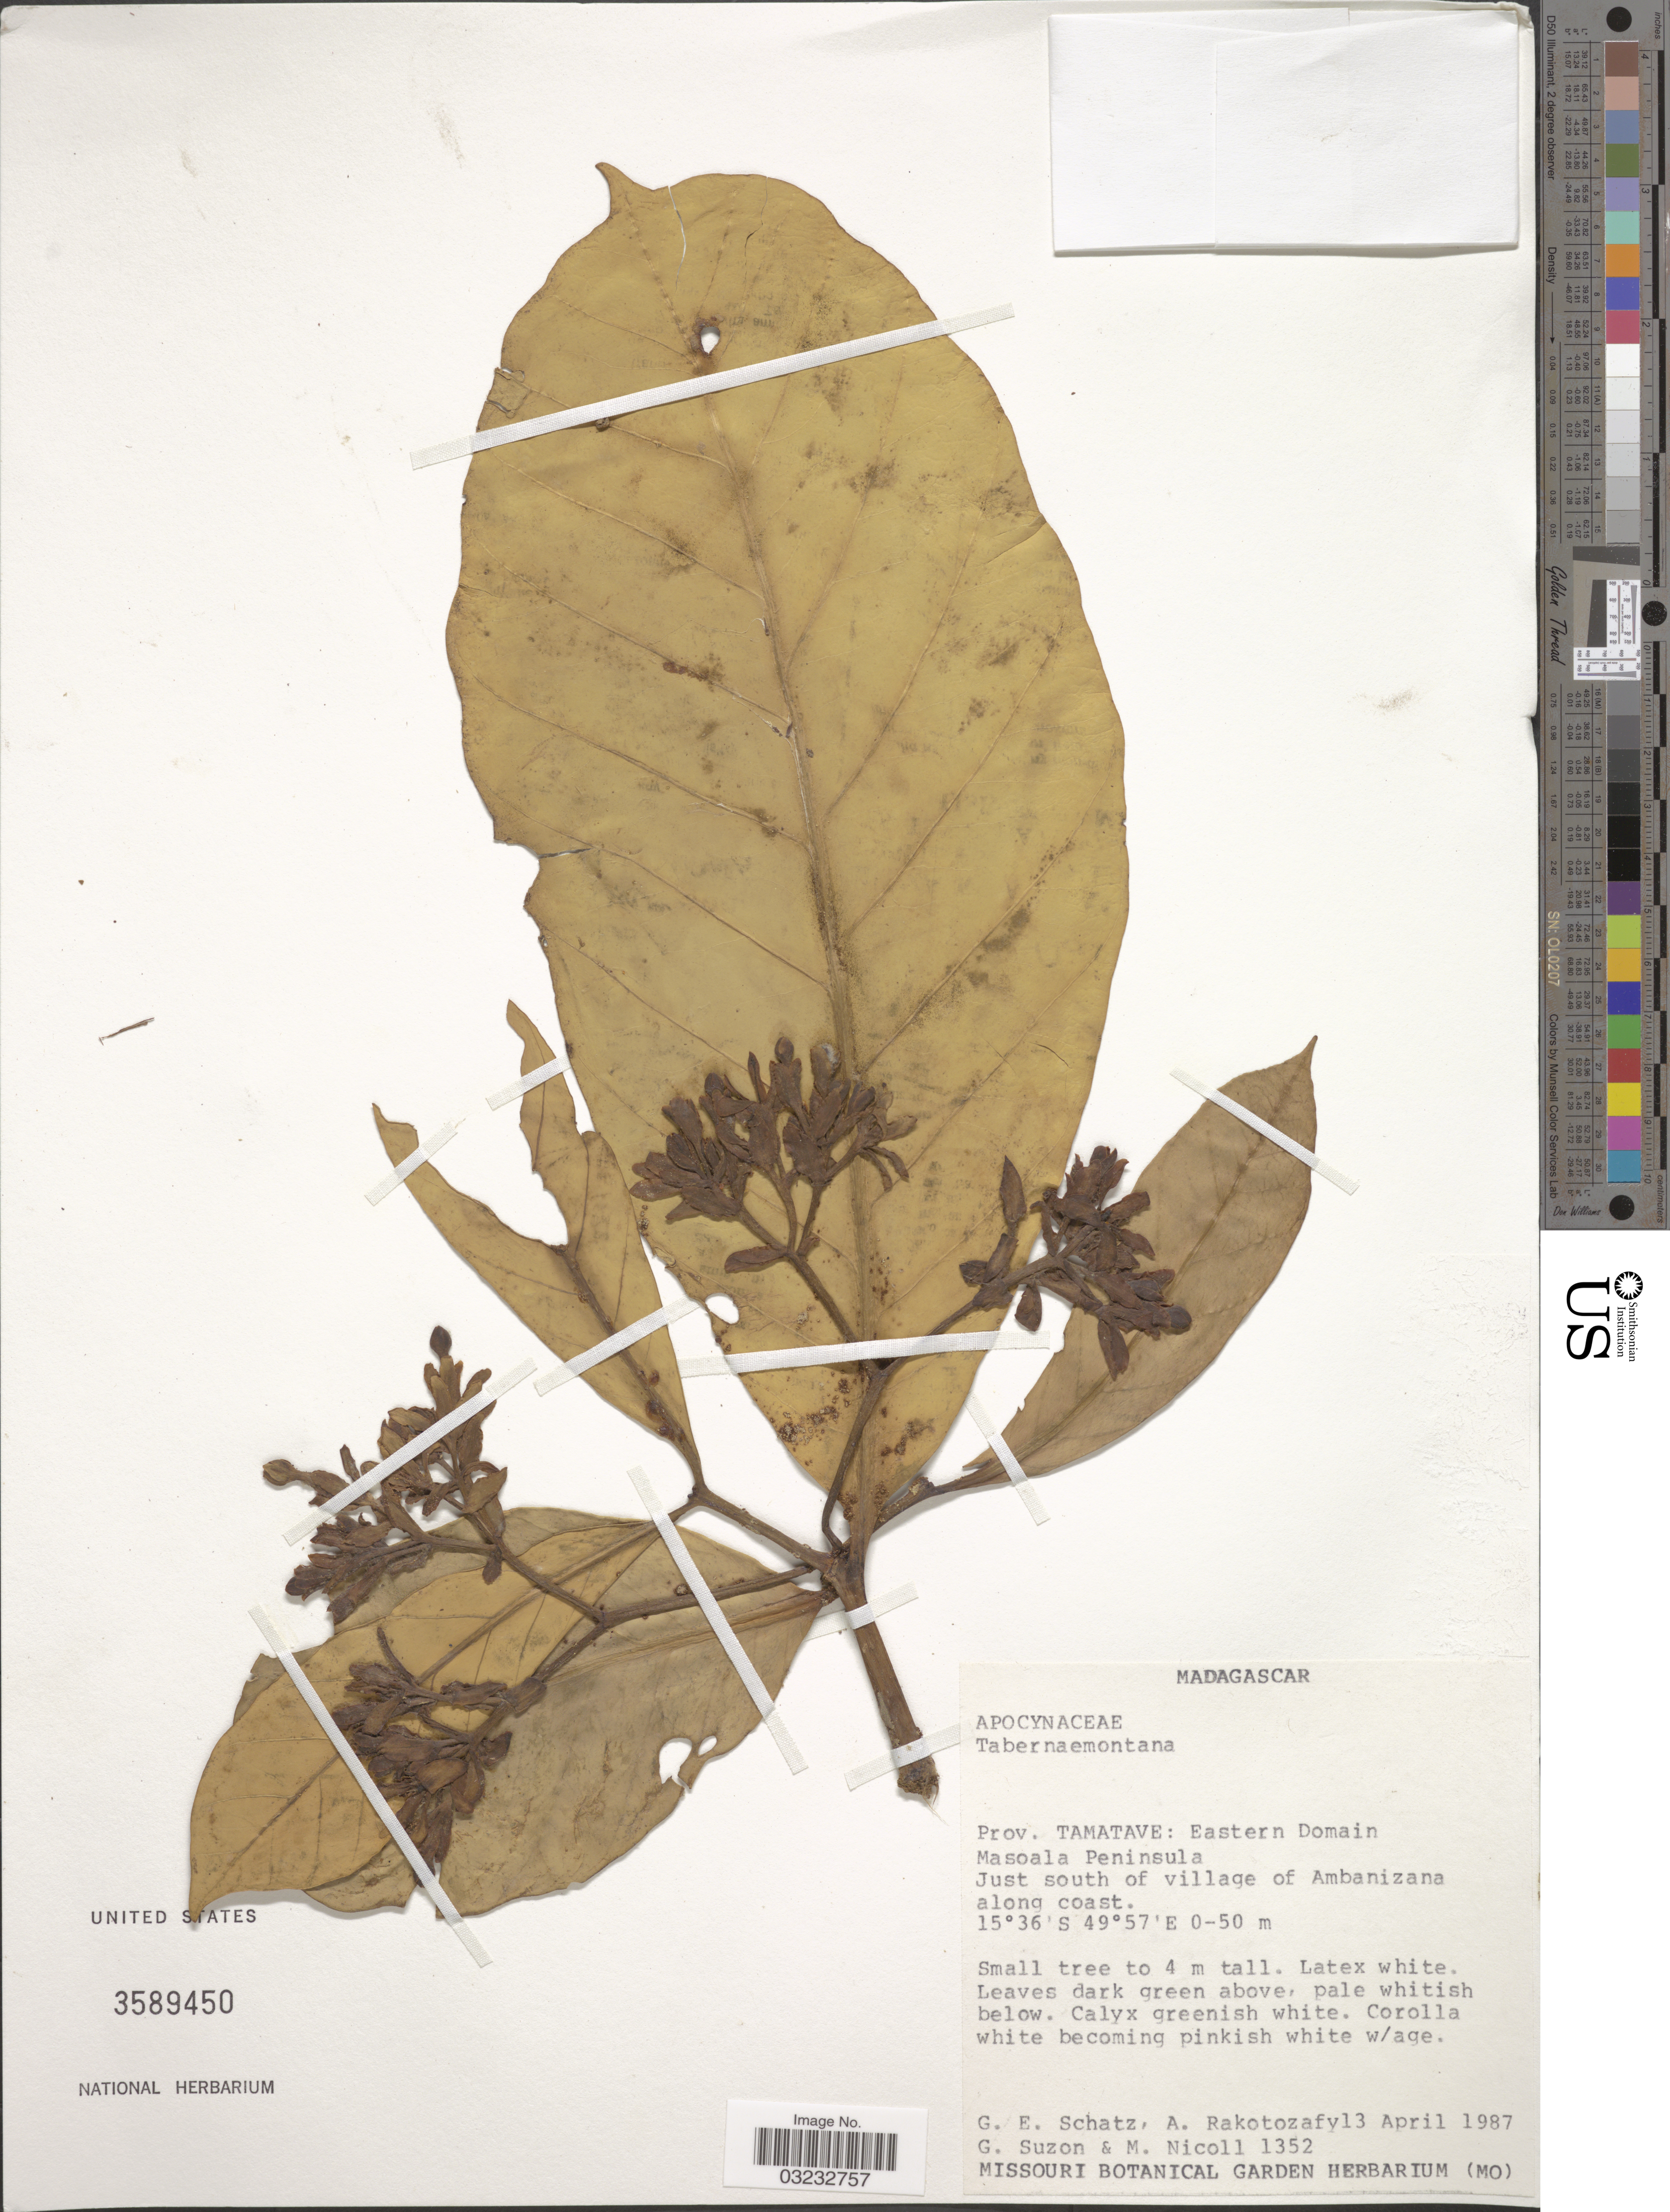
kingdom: Plantae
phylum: Tracheophyta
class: Magnoliopsida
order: Gentianales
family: Apocynaceae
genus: Tabernaemontana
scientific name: Tabernaemontana sp.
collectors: G. Schatz, A. Rakotozafy, G. Suzon & M. Nicoll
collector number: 1352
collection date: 1987-04-13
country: Madagascar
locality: Prov. Tamatave: Eastern Domain Masoala Peninsula. Just south of village of Ambanizana along coast.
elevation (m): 0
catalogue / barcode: US 3589450